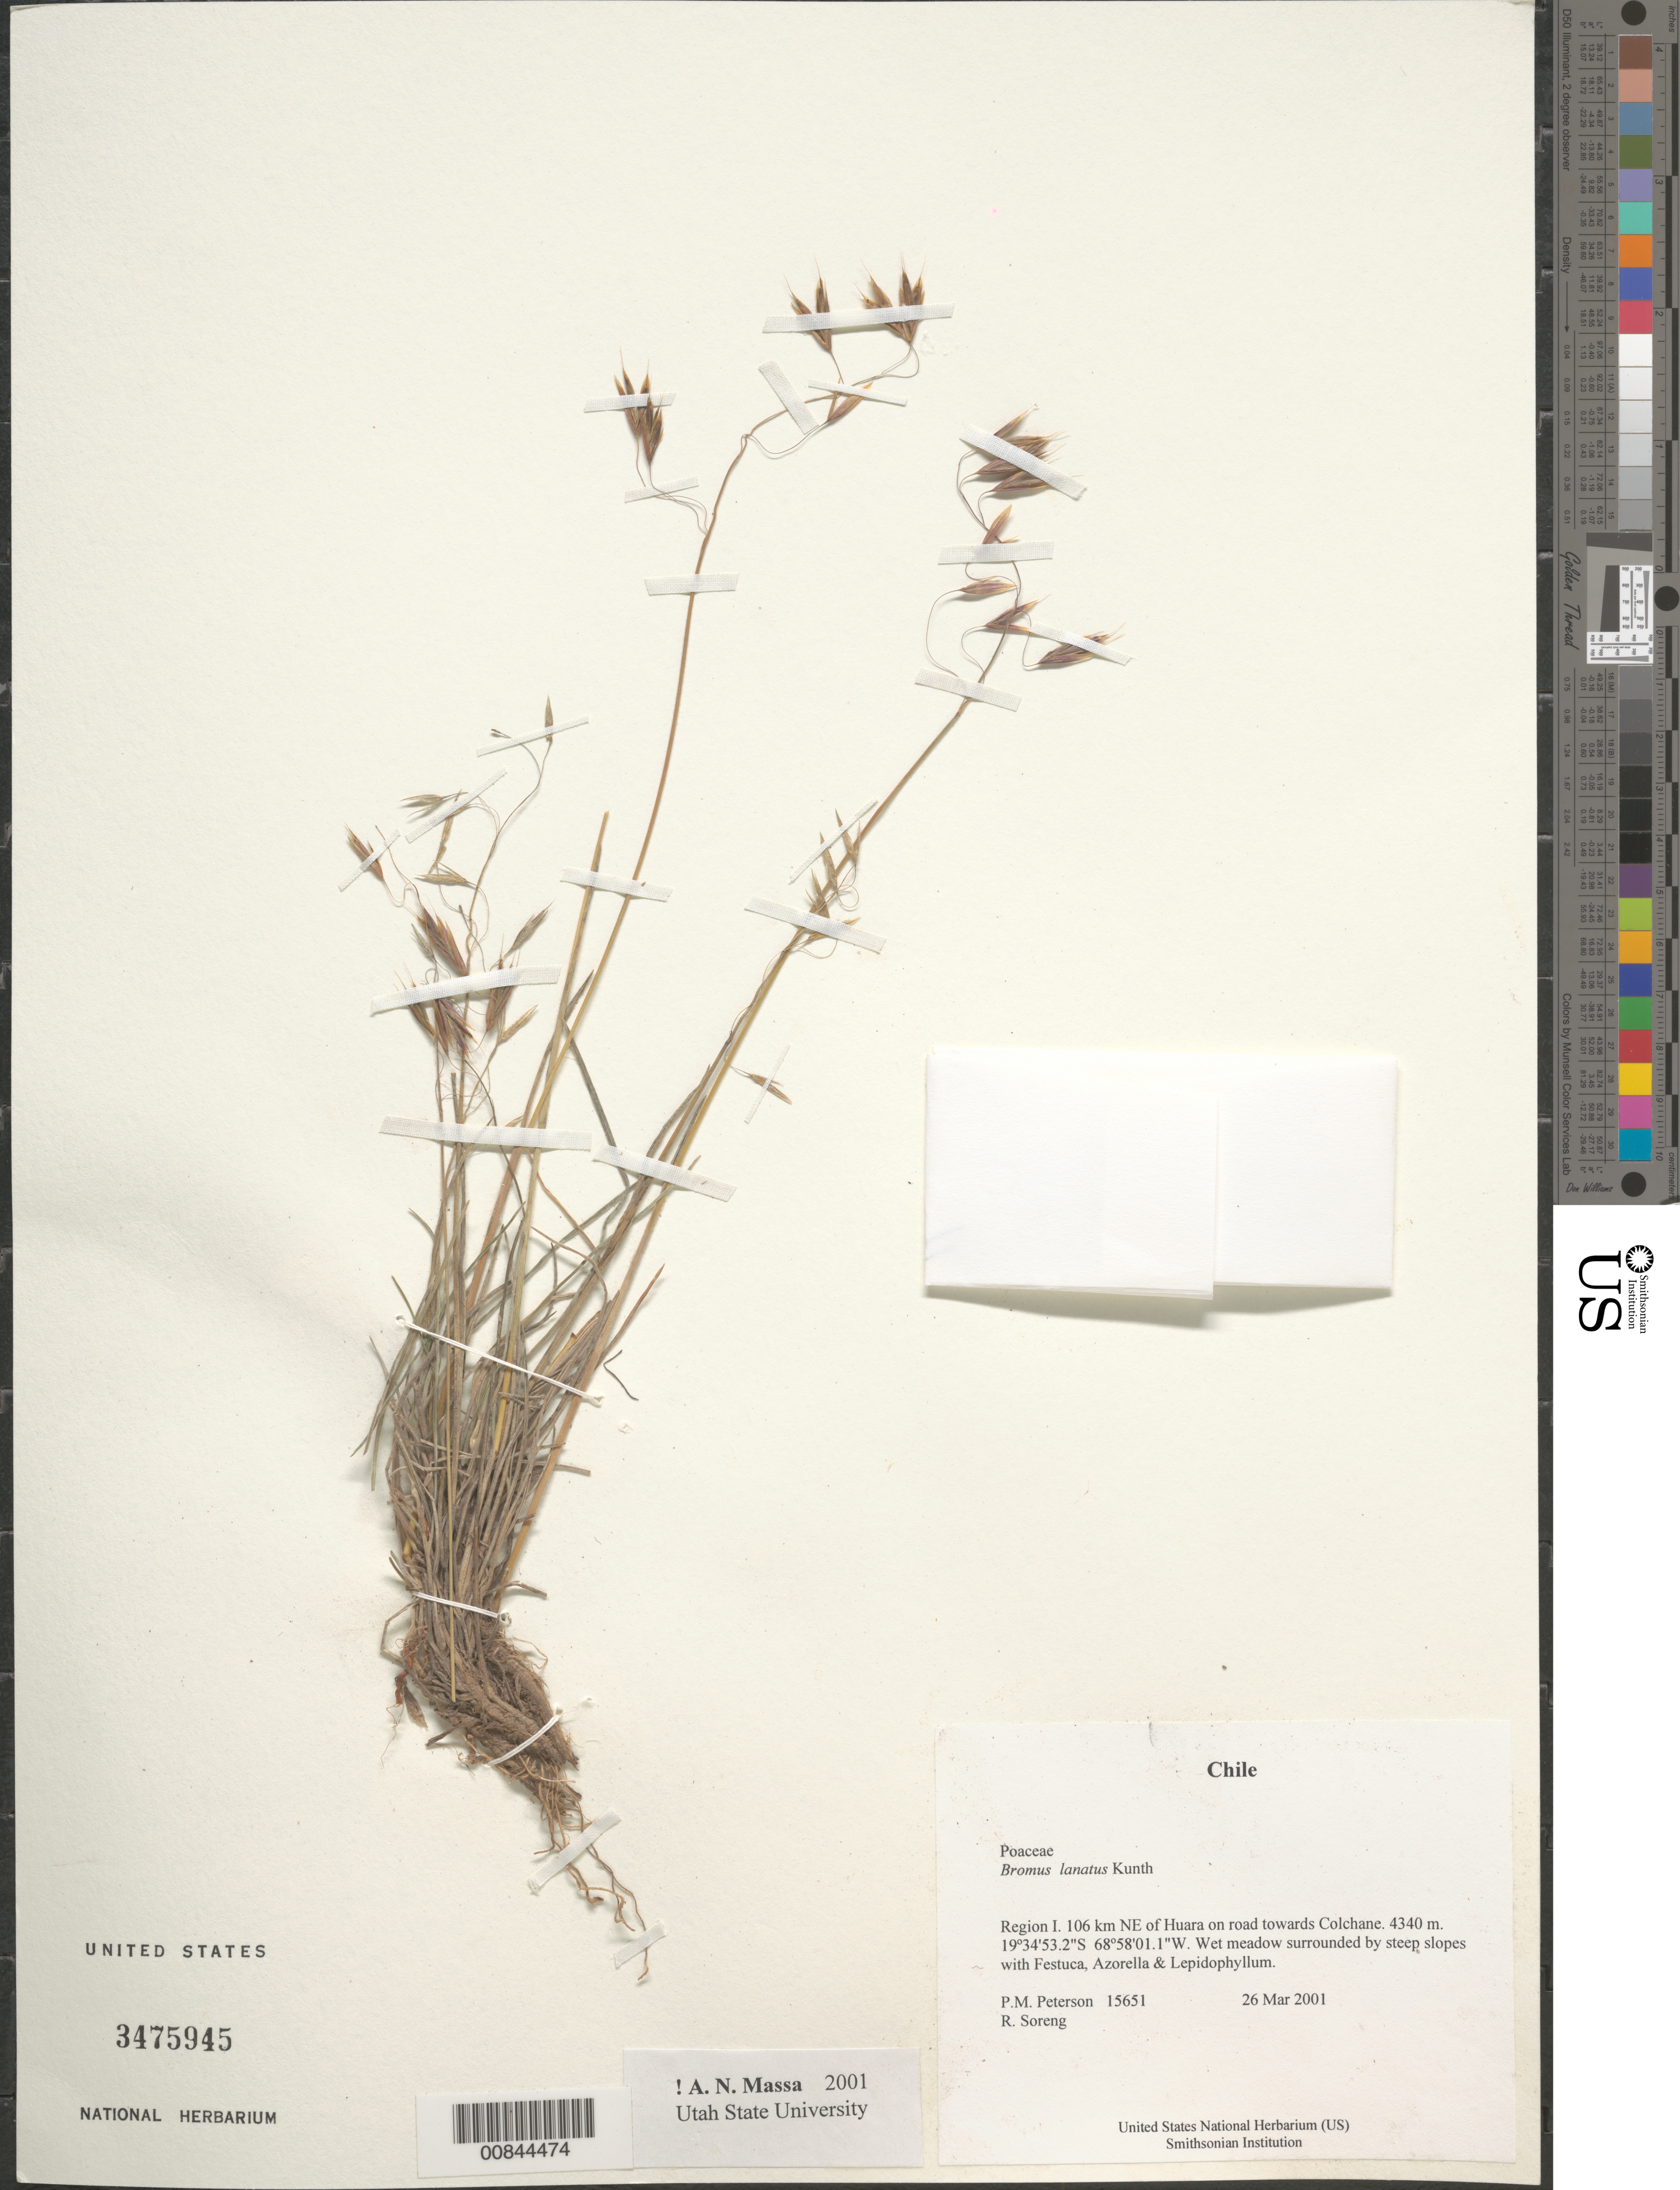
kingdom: Plantae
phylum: Tracheophyta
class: Liliopsida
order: Poales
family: Poaceae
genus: Bromus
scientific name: Bromus lanatus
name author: Kunth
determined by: Planchuelo, A. M.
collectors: P. M. Peterson & R. J. Soreng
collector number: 15651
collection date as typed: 26 Mar 2001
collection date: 2001-03-26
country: Chile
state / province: Tarapacá (I)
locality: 106 km NE of Huara on road towards Colchane.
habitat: Wet meadow surrounded by steep slopes with Festuca, Azorella & Lepidophyllum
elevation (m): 4340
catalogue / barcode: US 3475945